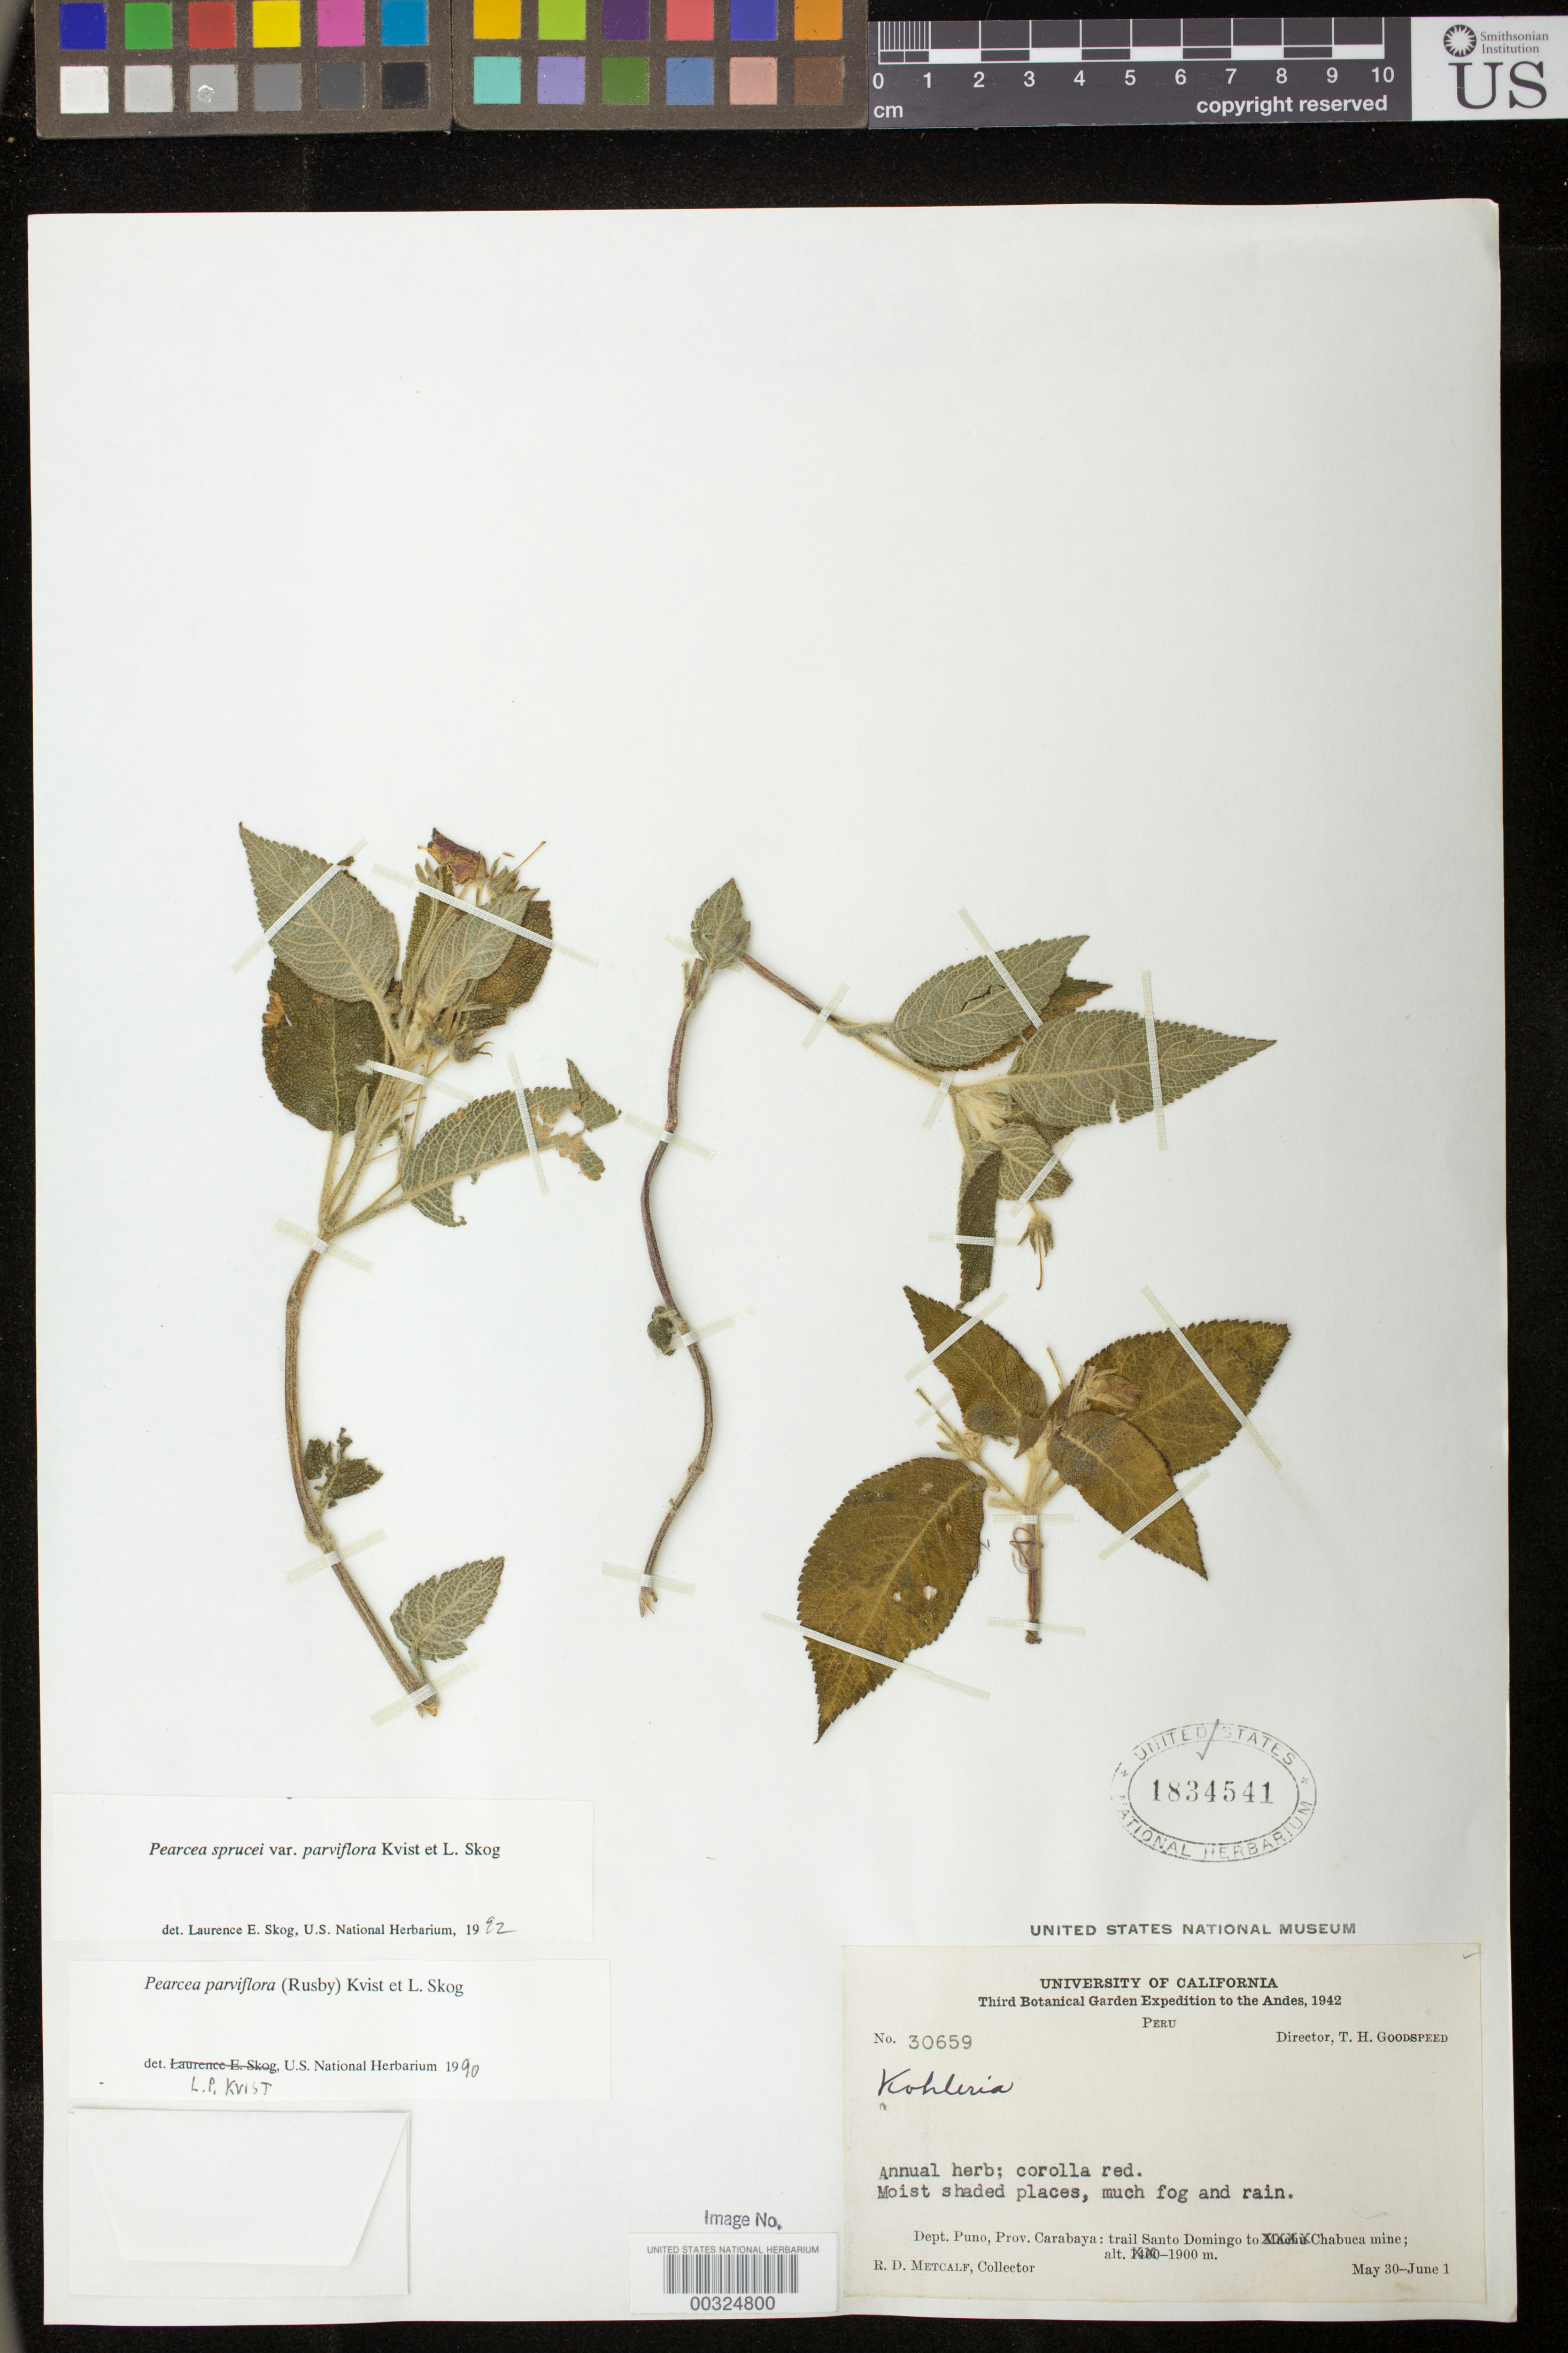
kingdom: Plantae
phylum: Tracheophyta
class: Magnoliopsida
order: Lamiales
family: Gesneriaceae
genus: Pearcea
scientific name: Pearcea sprucei var. parviflora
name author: (Rusby) L.P. Kvist & L.E. Skog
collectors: R. D. Metcalf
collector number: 30659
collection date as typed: May-Jun 1942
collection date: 1942-05/1942-06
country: Peru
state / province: Puno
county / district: Carabaya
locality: Prov. Carabaya; trail Santo Domingo to Chabuca mine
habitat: Moist shaded places, fog/rain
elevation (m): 1900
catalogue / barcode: US 1834541